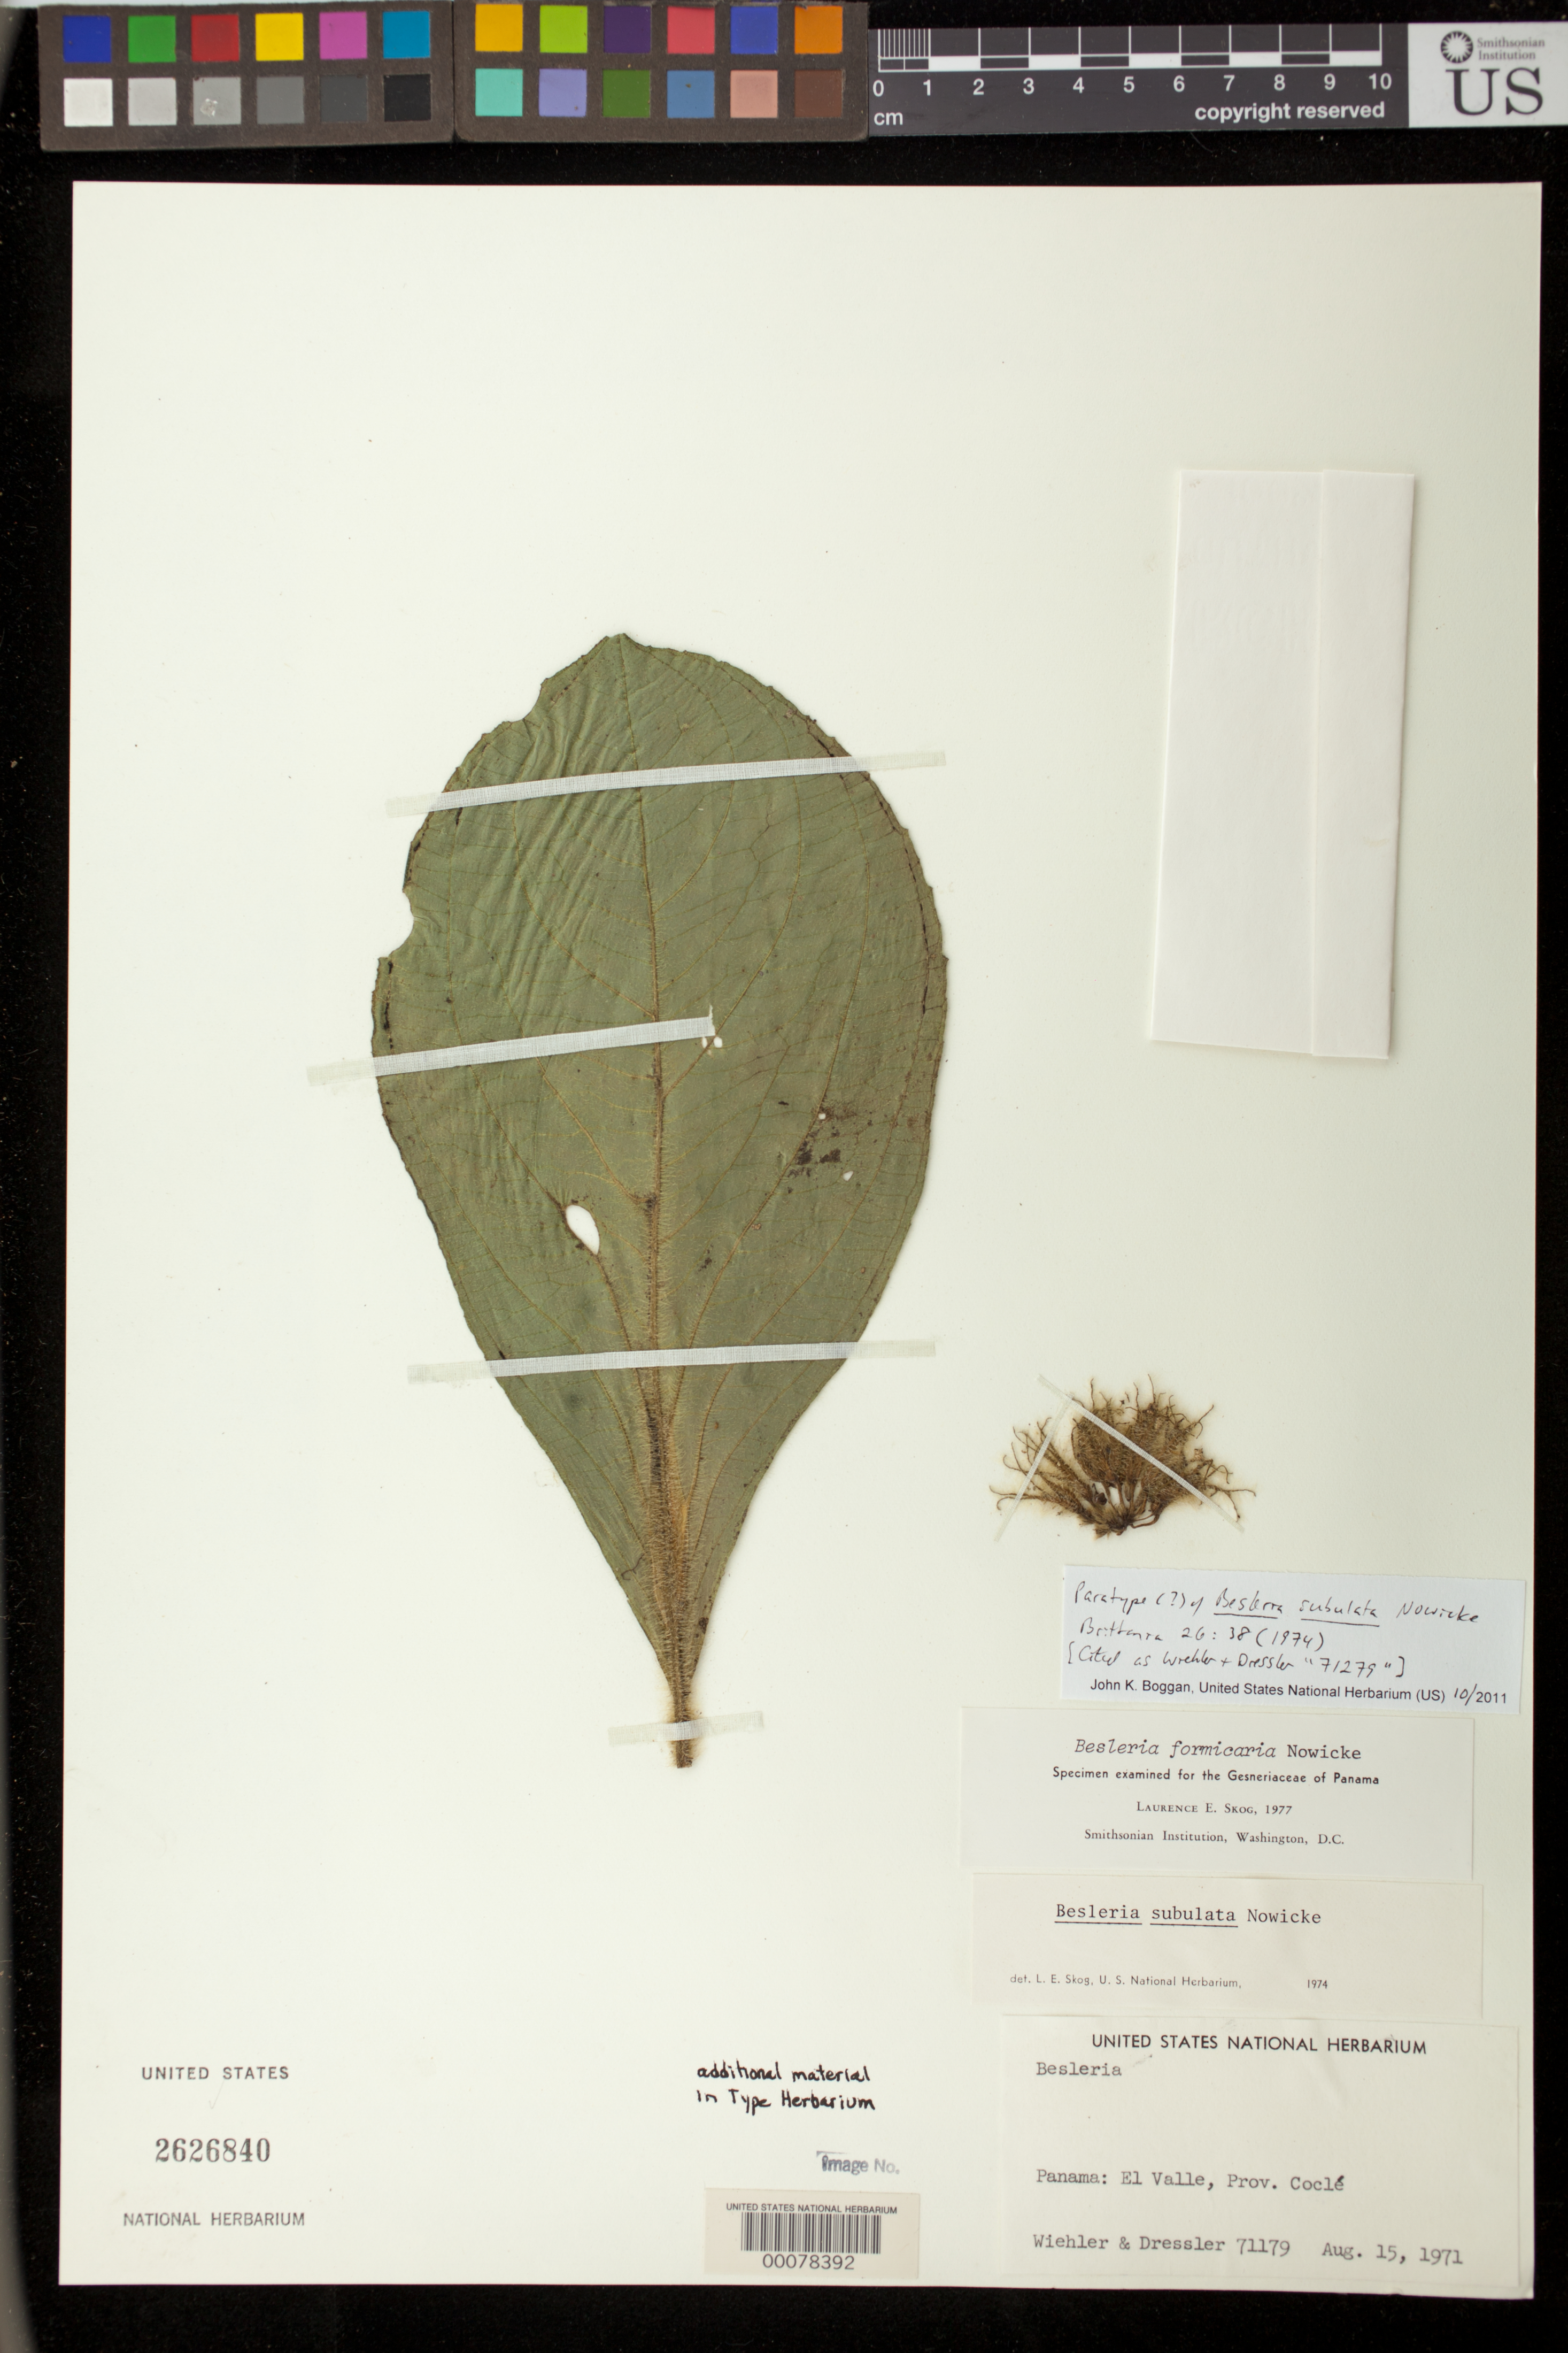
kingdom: Plantae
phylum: Tracheophyta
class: Magnoliopsida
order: Lamiales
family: Gesneriaceae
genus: Besleria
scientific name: Besleria formicaria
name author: Nowicke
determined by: Skog, Laurence E.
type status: Paratype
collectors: H. J. Wiehler & R. Dressler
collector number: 71279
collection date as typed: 15 Aug 1971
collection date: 1971-08-15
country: Panama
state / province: Coclé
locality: El Valle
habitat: In a dark, cool, and humid canyon.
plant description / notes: The correct collection number is 71279, not 71179 as originally entered.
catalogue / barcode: US 2626840